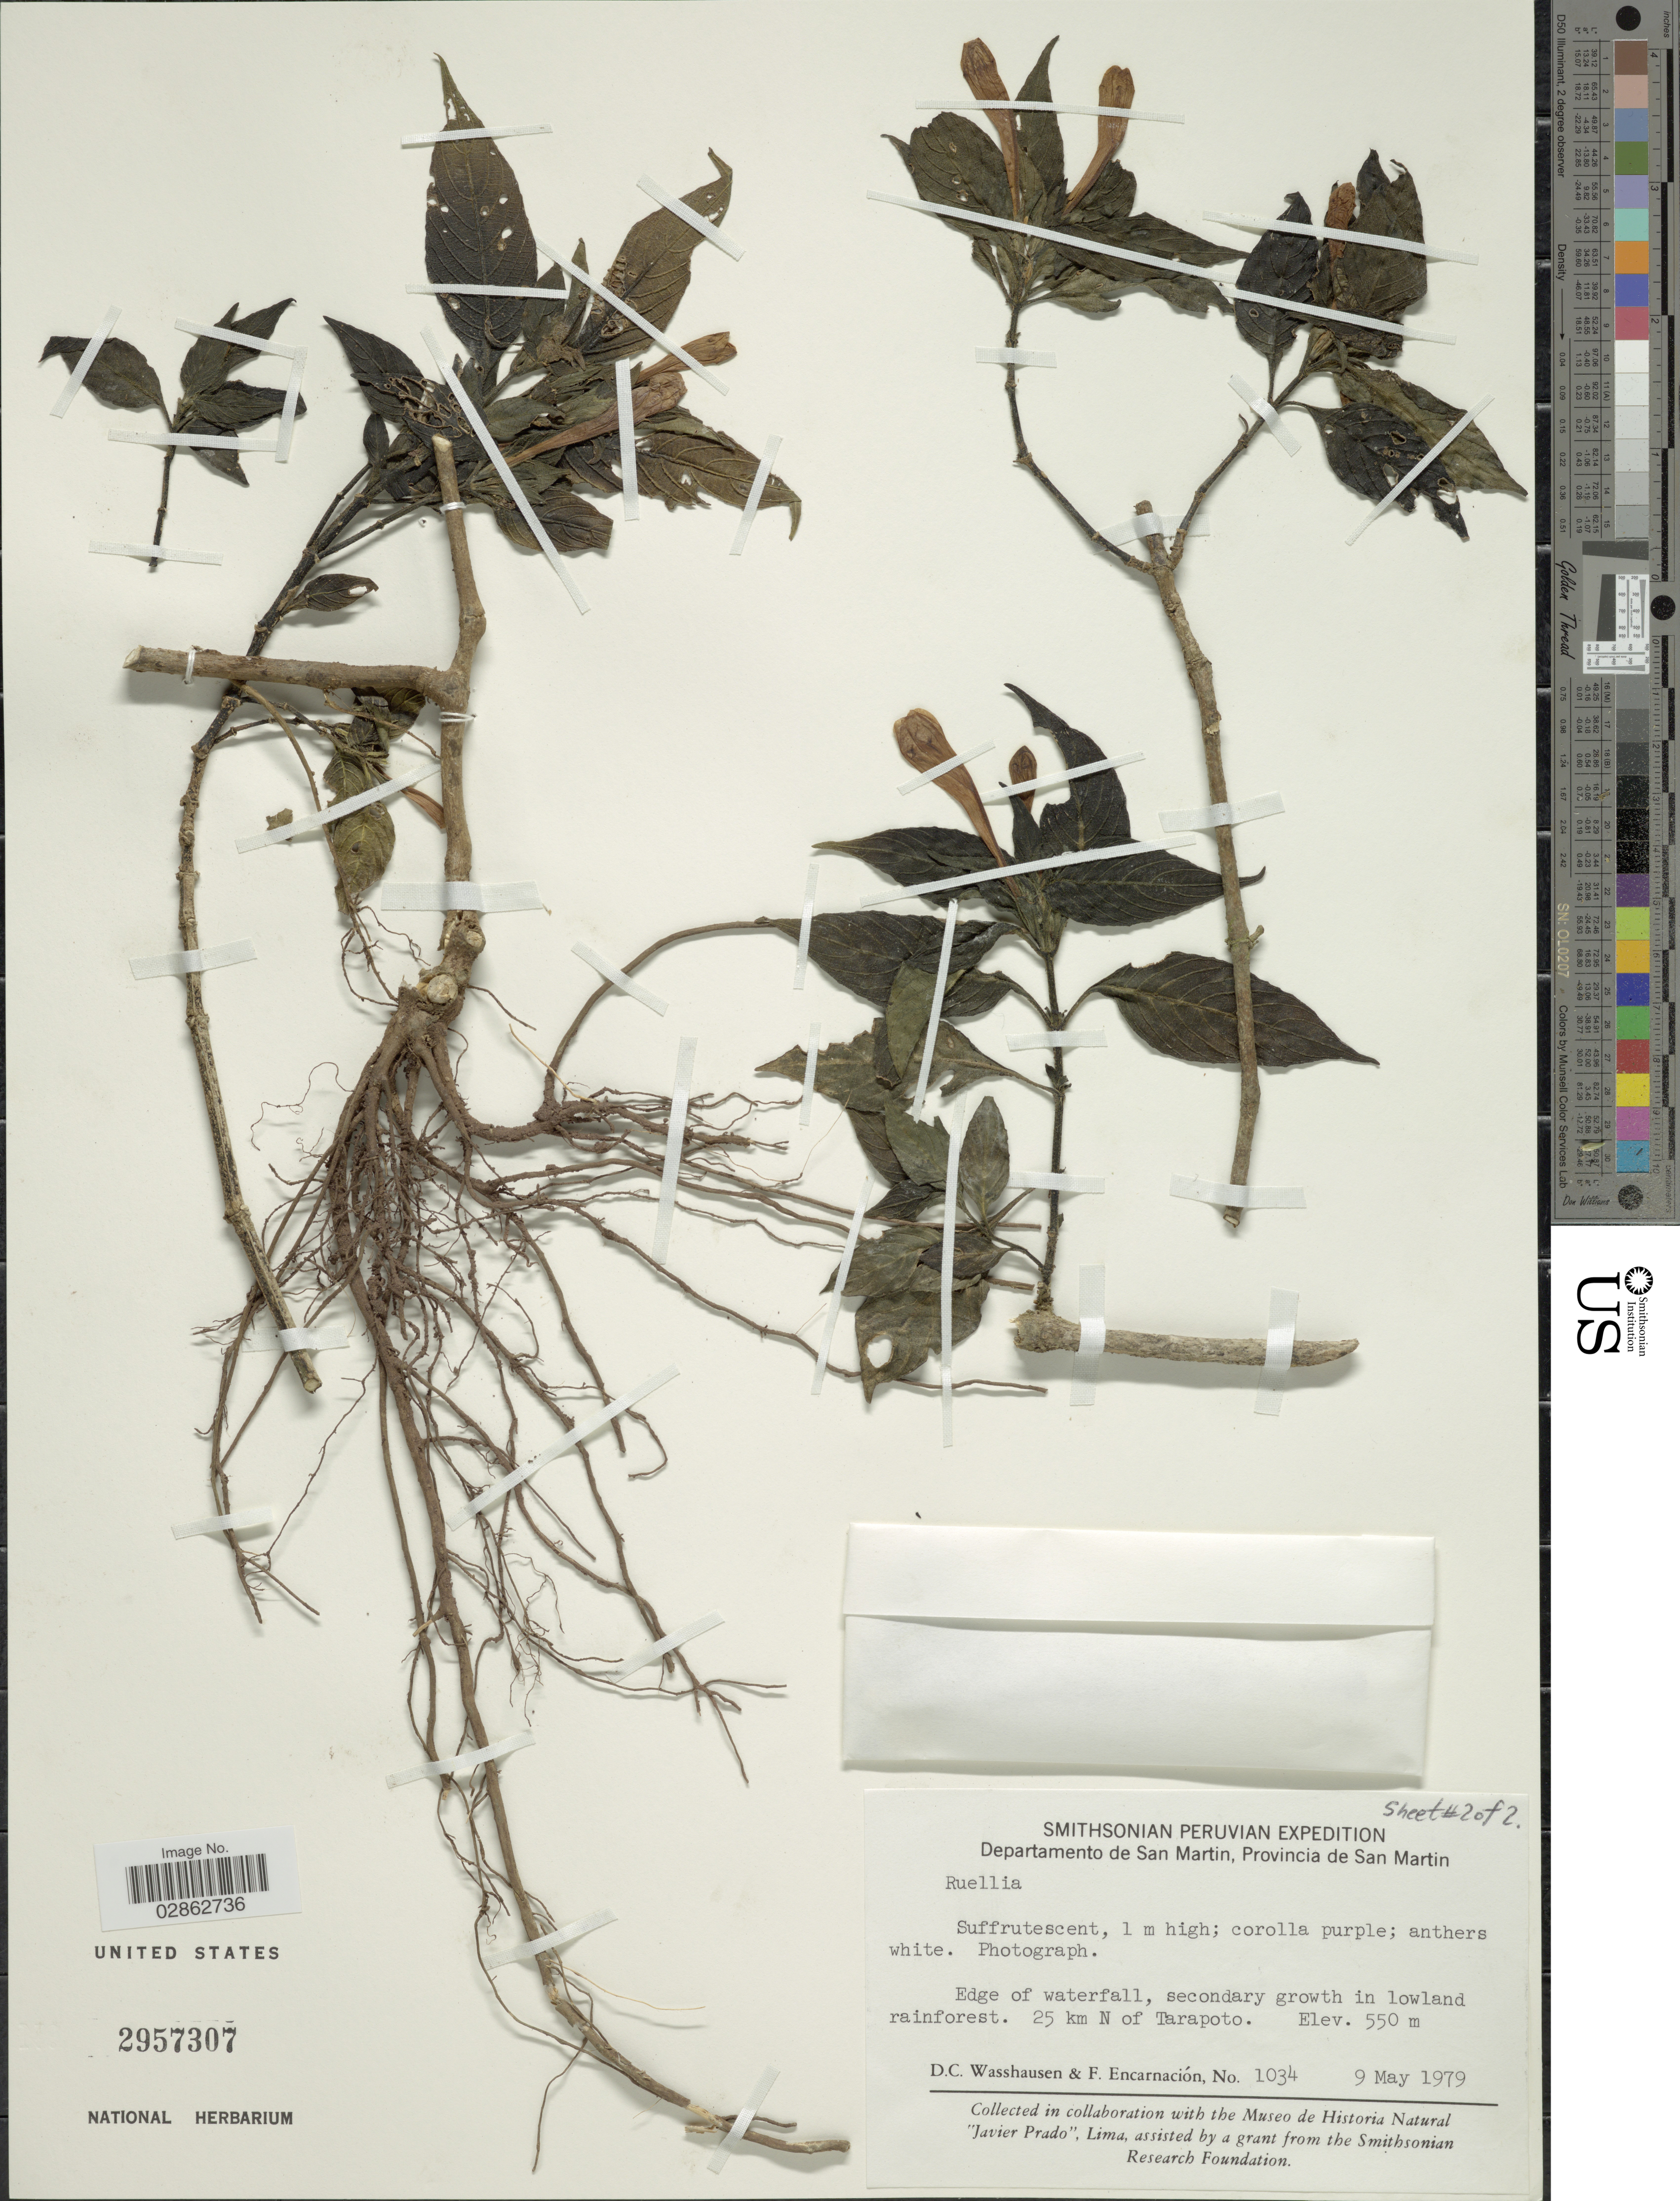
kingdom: Plantae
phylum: Tracheophyta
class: Magnoliopsida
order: Lamiales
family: Acanthaceae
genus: Ruellia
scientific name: Ruellia sp.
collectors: D. C. Wasshausen & F. Encarnación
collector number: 1034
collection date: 1979-05-09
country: Peru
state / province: San Martín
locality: Departamento de San Martin, Provincia de San Martin. Edge of waterfall. 25 km N of Tarapoto.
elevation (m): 550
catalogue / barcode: US 2957307